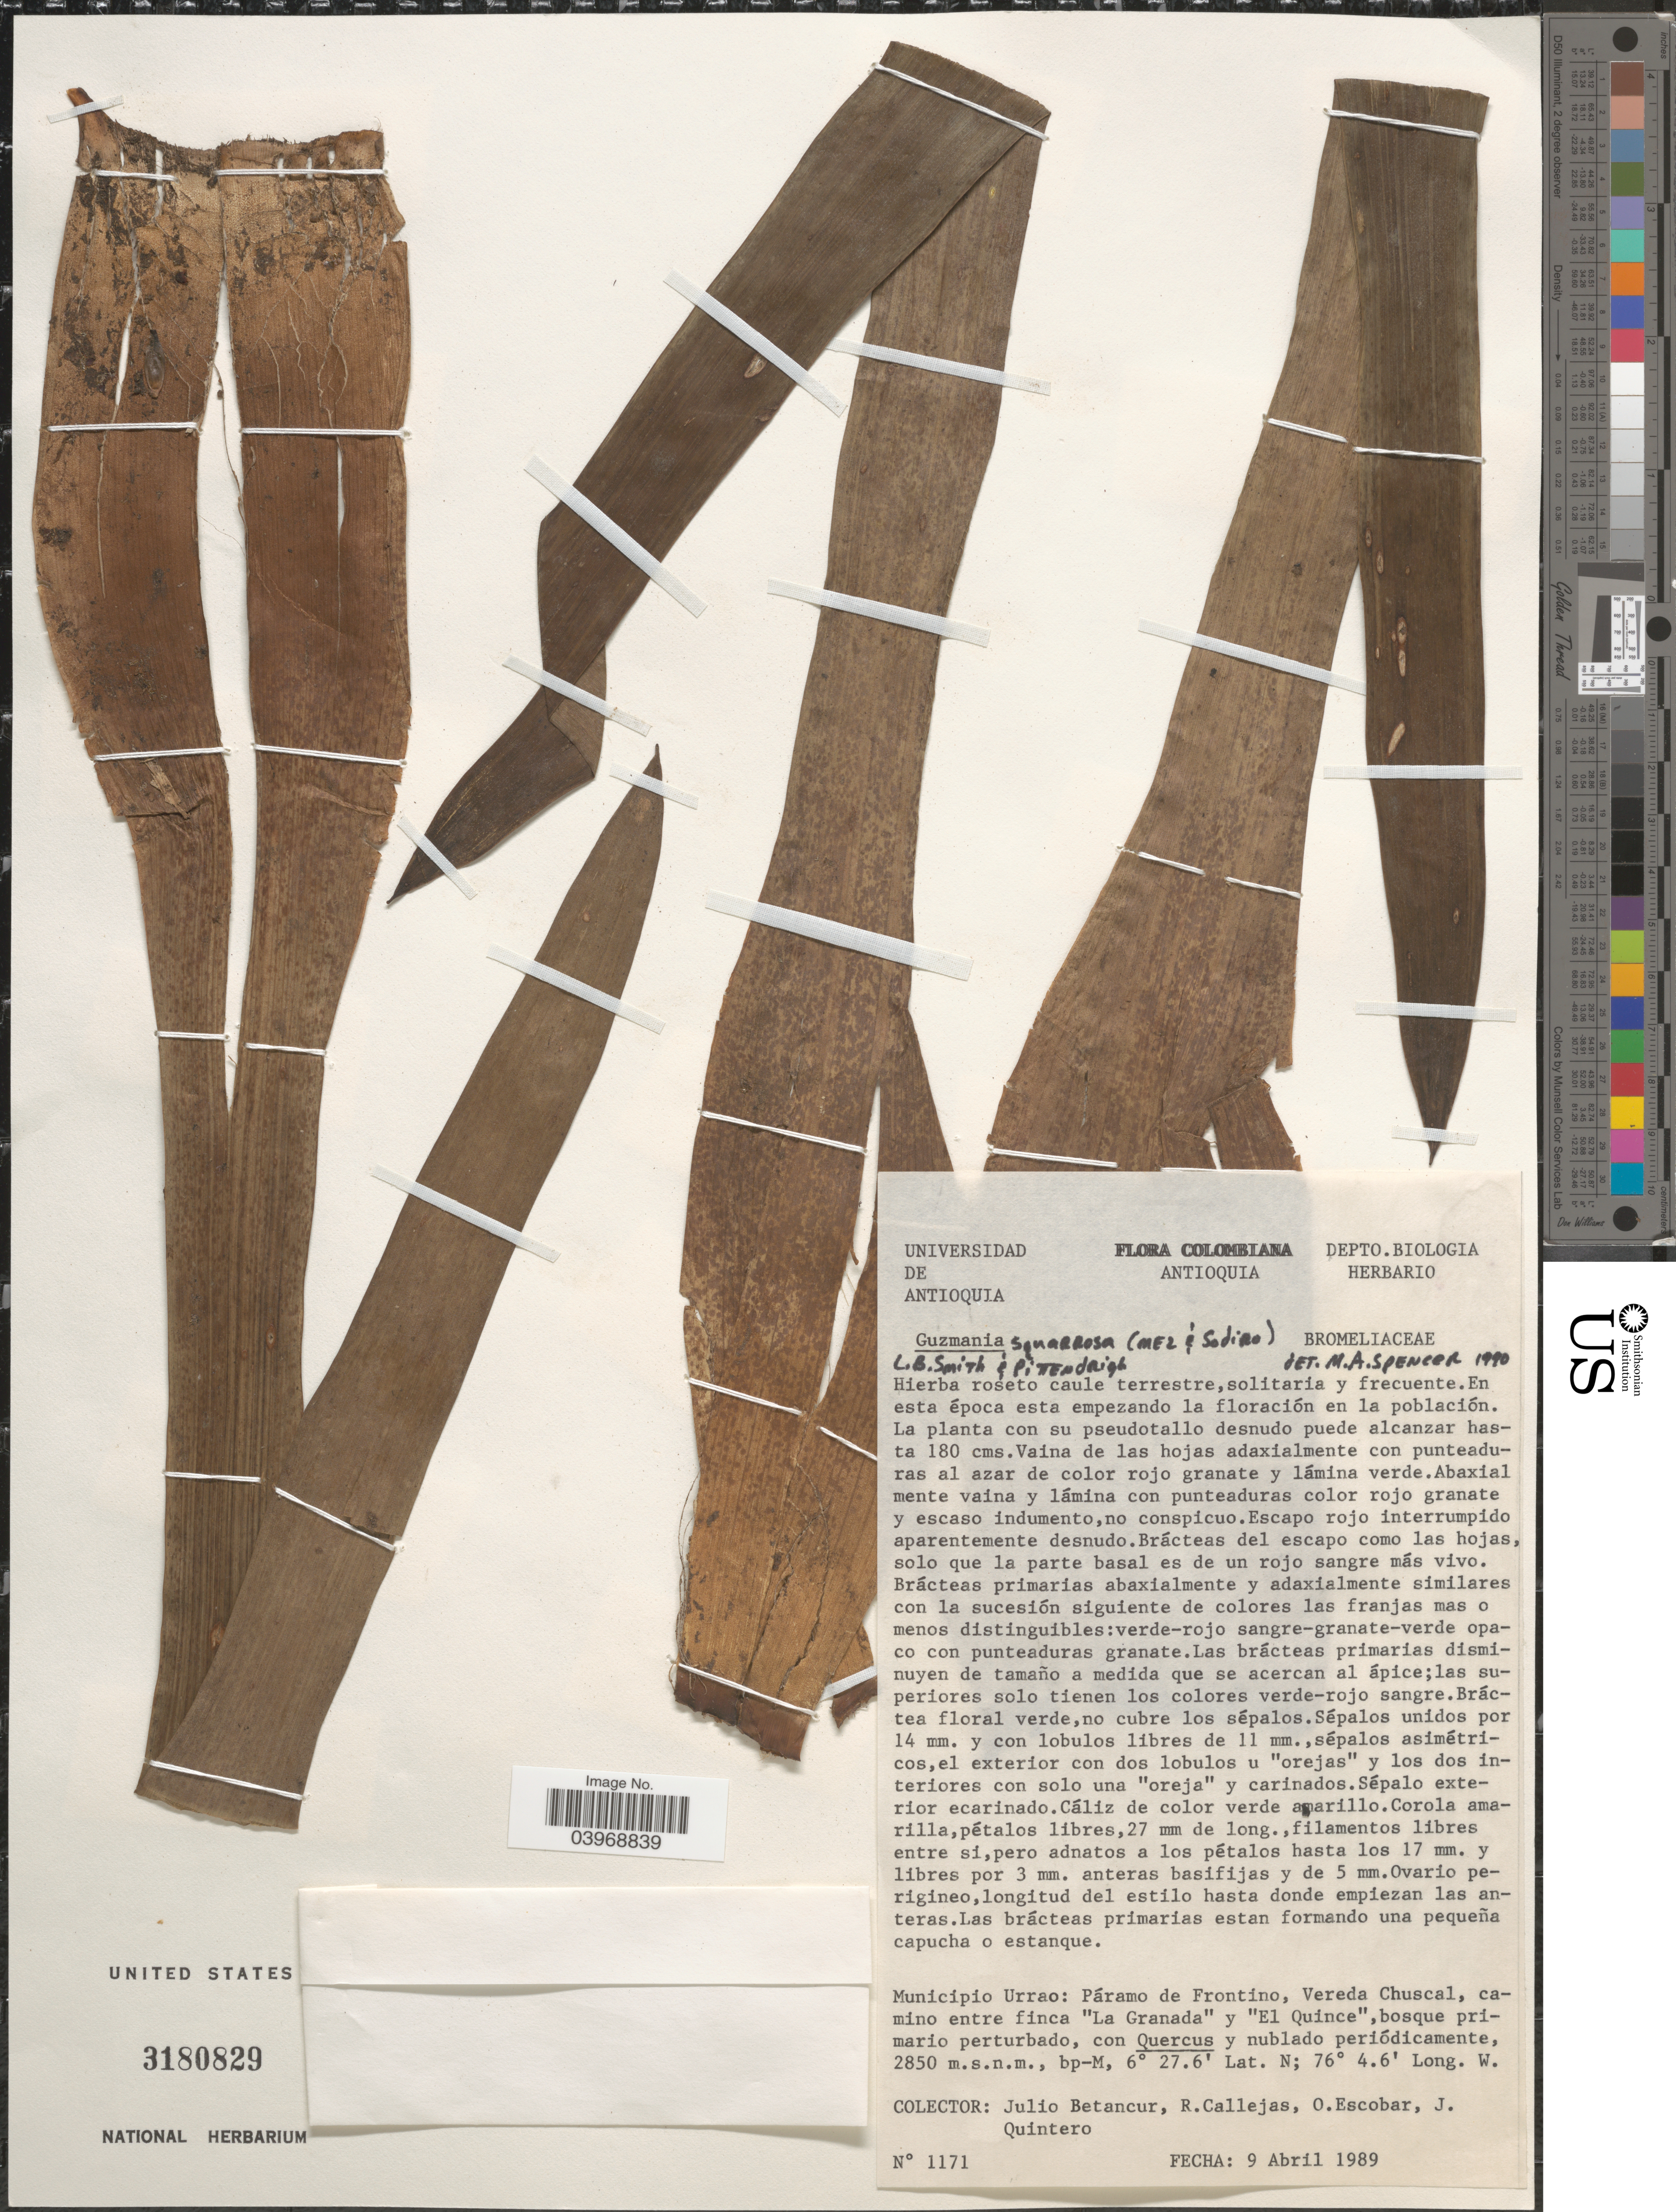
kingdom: Plantae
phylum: Tracheophyta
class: Liliopsida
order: Poales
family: Bromeliaceae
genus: Guzmania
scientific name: Guzmania squarrosa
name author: (Mez & Sodiro) L.B. Sm. & Pittendr.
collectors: J. Betancur, R. Callejas, O. Escobar & J. Quintero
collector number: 1171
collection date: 1989-04-09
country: Colombia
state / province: Antioquia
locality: Municipio Urrao: Páramo de Frontino, Vereda Chuscal, camino entre finca 'La Granada' y 'El Quince', bosque primario perturbado.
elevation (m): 2850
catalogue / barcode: US 3180829